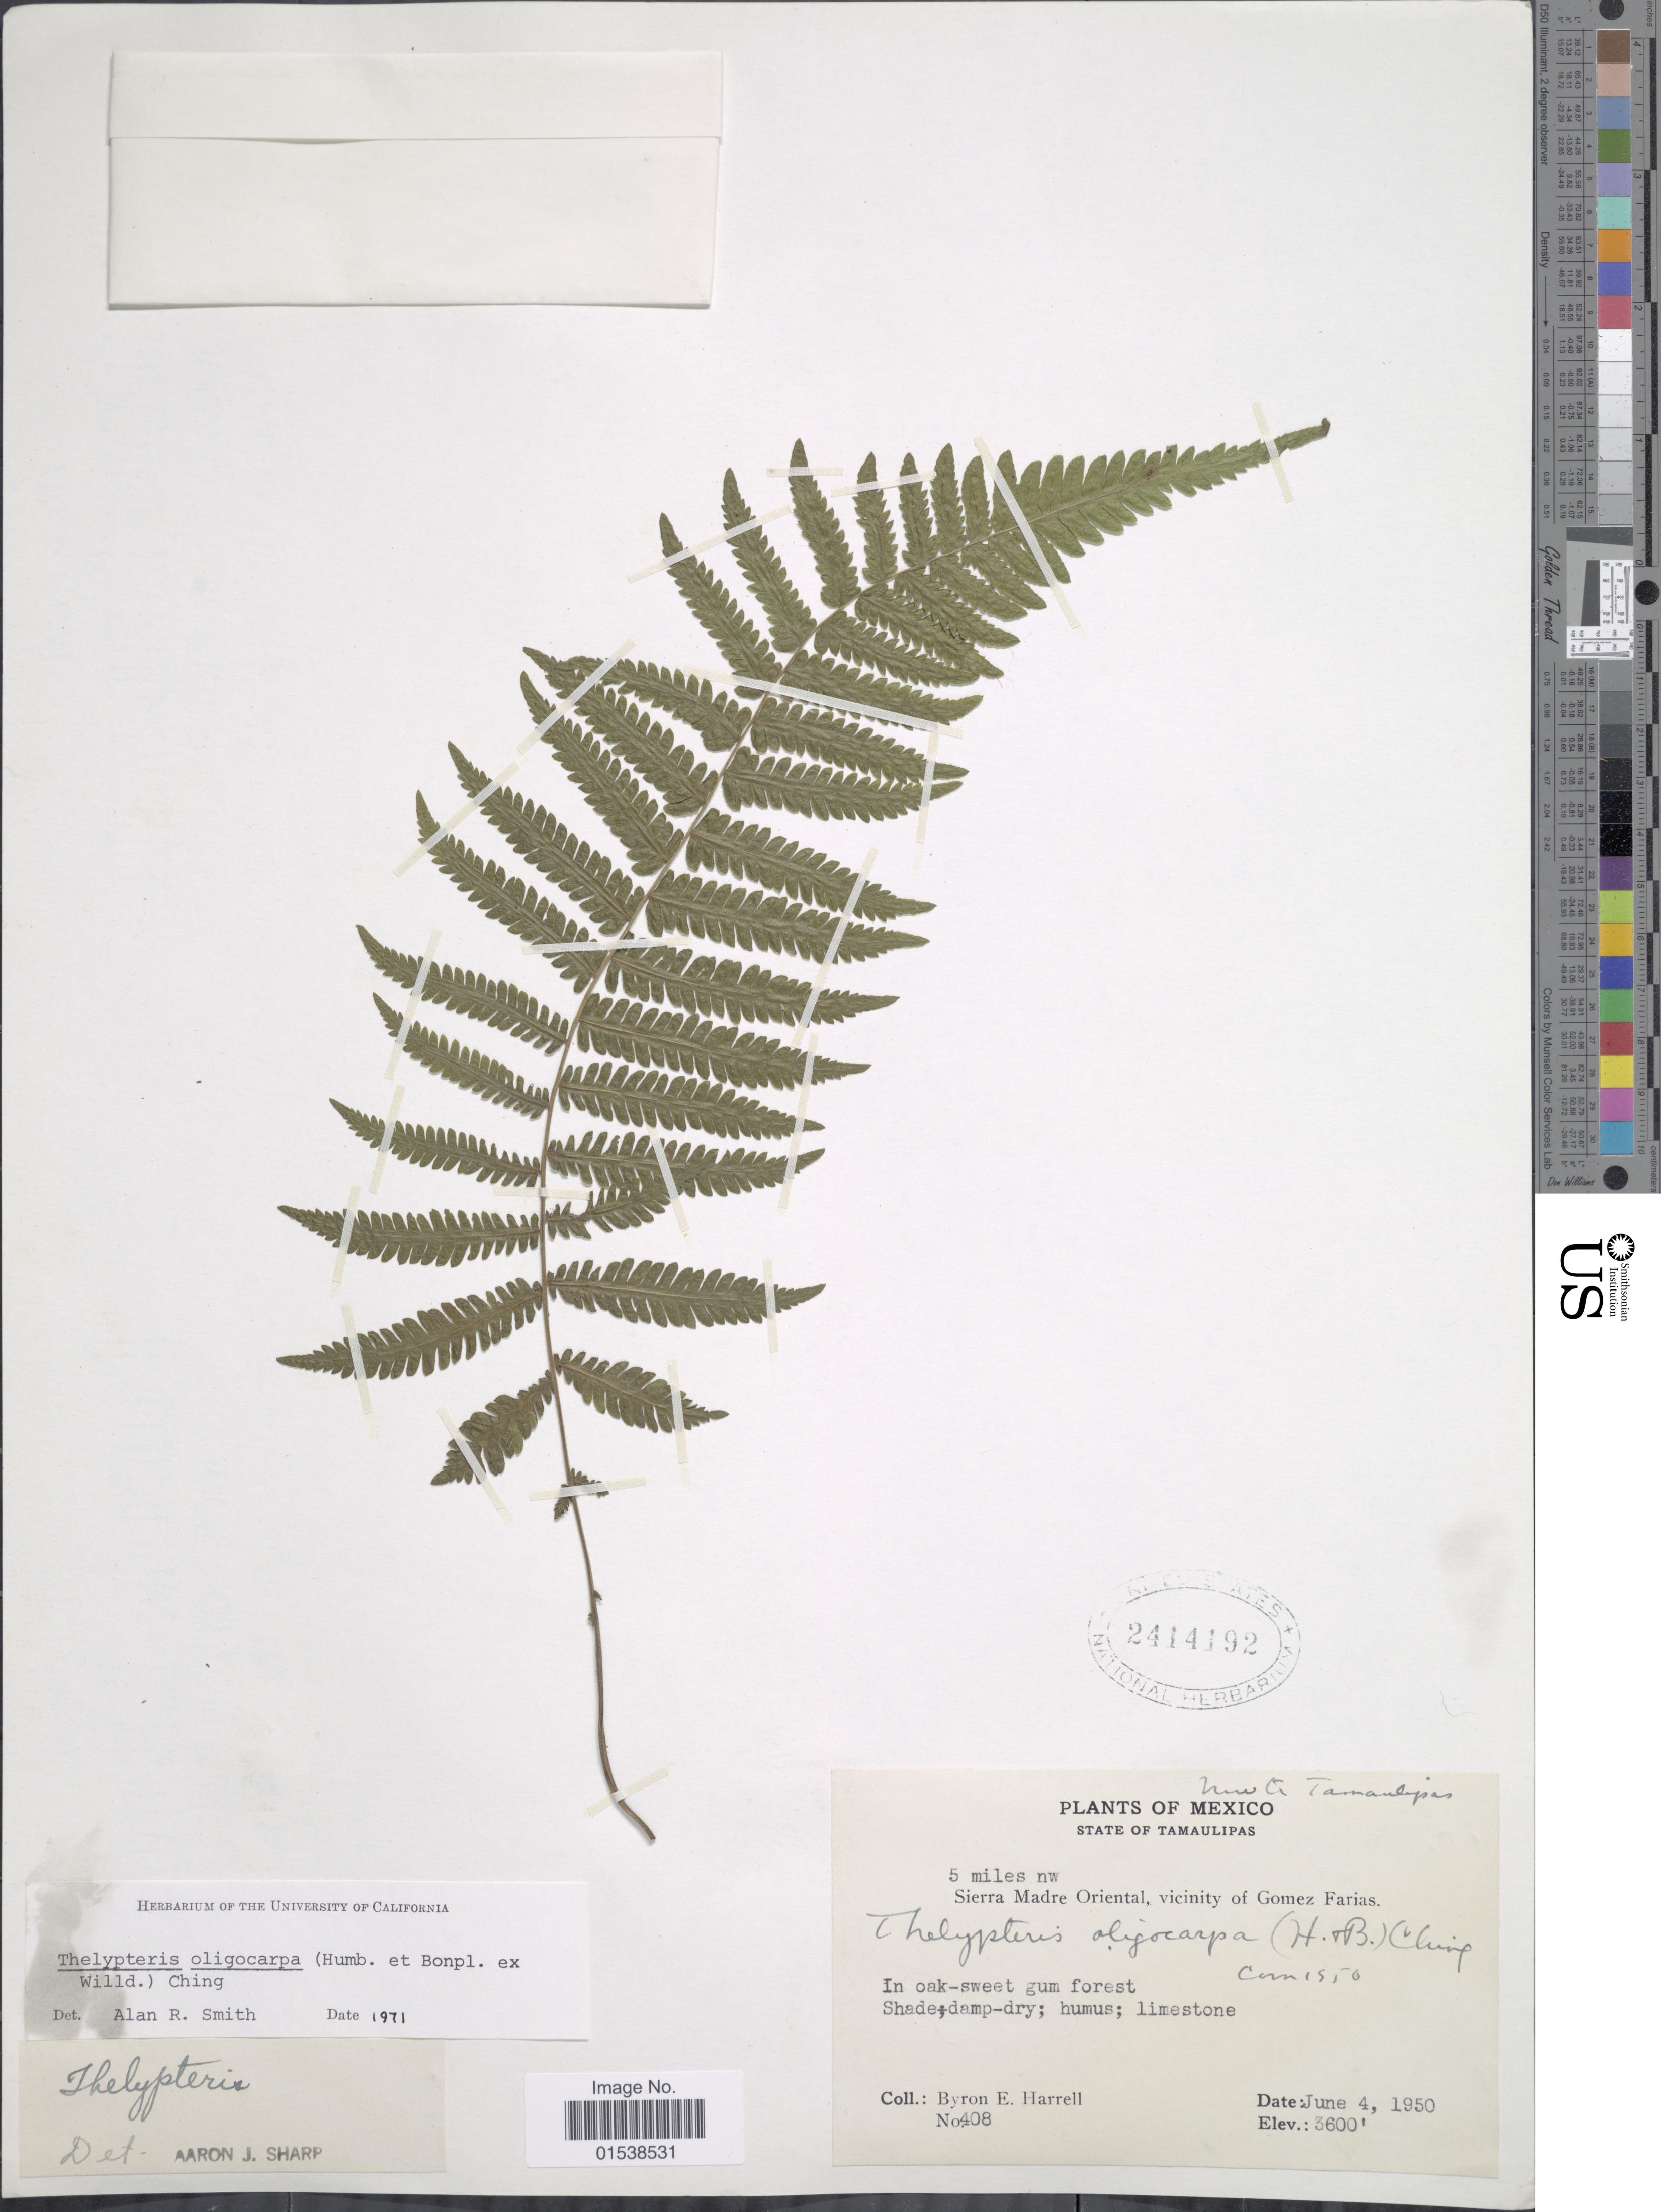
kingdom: Plantae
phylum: Tracheophyta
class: Polypodiopsida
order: Polypodiales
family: Thelypteridaceae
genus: Amauropelta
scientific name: Amauropelta oligocarpa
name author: (Humb. & Bonpl. ex Willd.) Pic. Serm.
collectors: B. Harrell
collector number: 408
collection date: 1950-06-04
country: Mexico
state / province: Tamaulipas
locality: State of Tamaulipas, 5 miles nw Sierra Madre Occidental, vicinity of Gomez Farias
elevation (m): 1097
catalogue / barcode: US 2414192